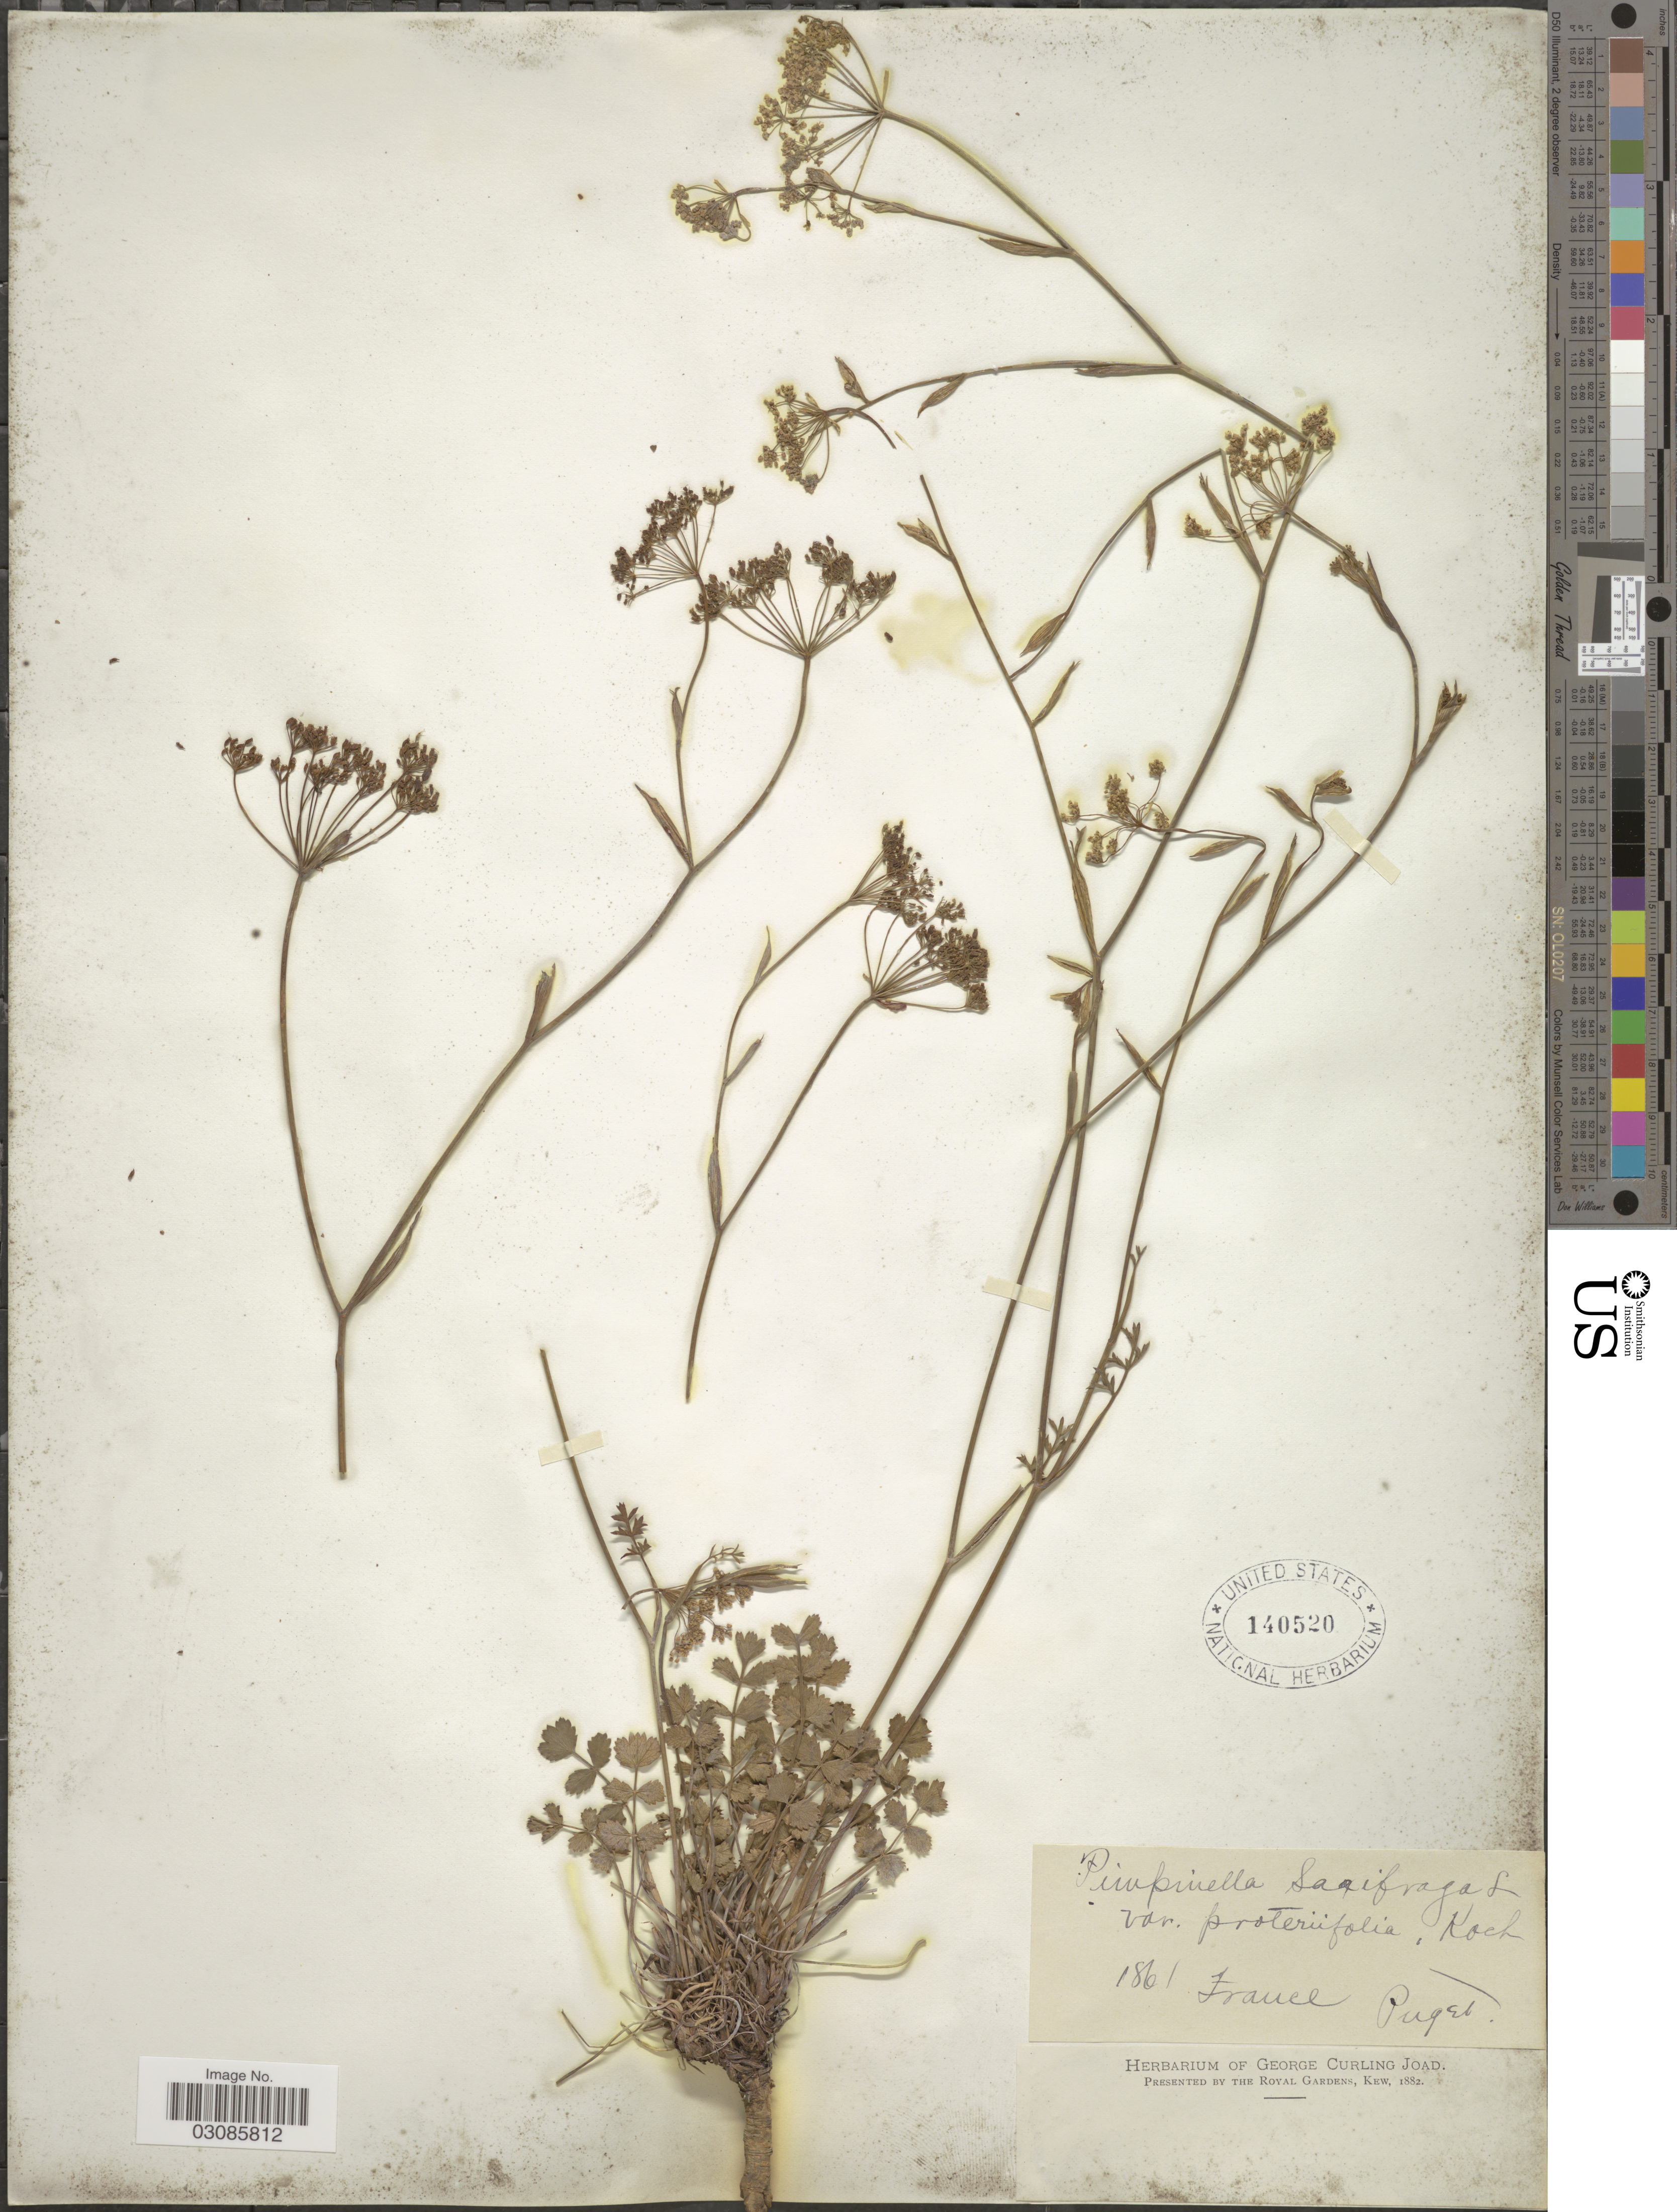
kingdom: Plantae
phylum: Tracheophyta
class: Magnoliopsida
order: Apiales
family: Apiaceae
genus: Pimpinella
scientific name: Pimpinella saxifraga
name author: L.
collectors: -. Puget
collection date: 1861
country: France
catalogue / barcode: US 140520